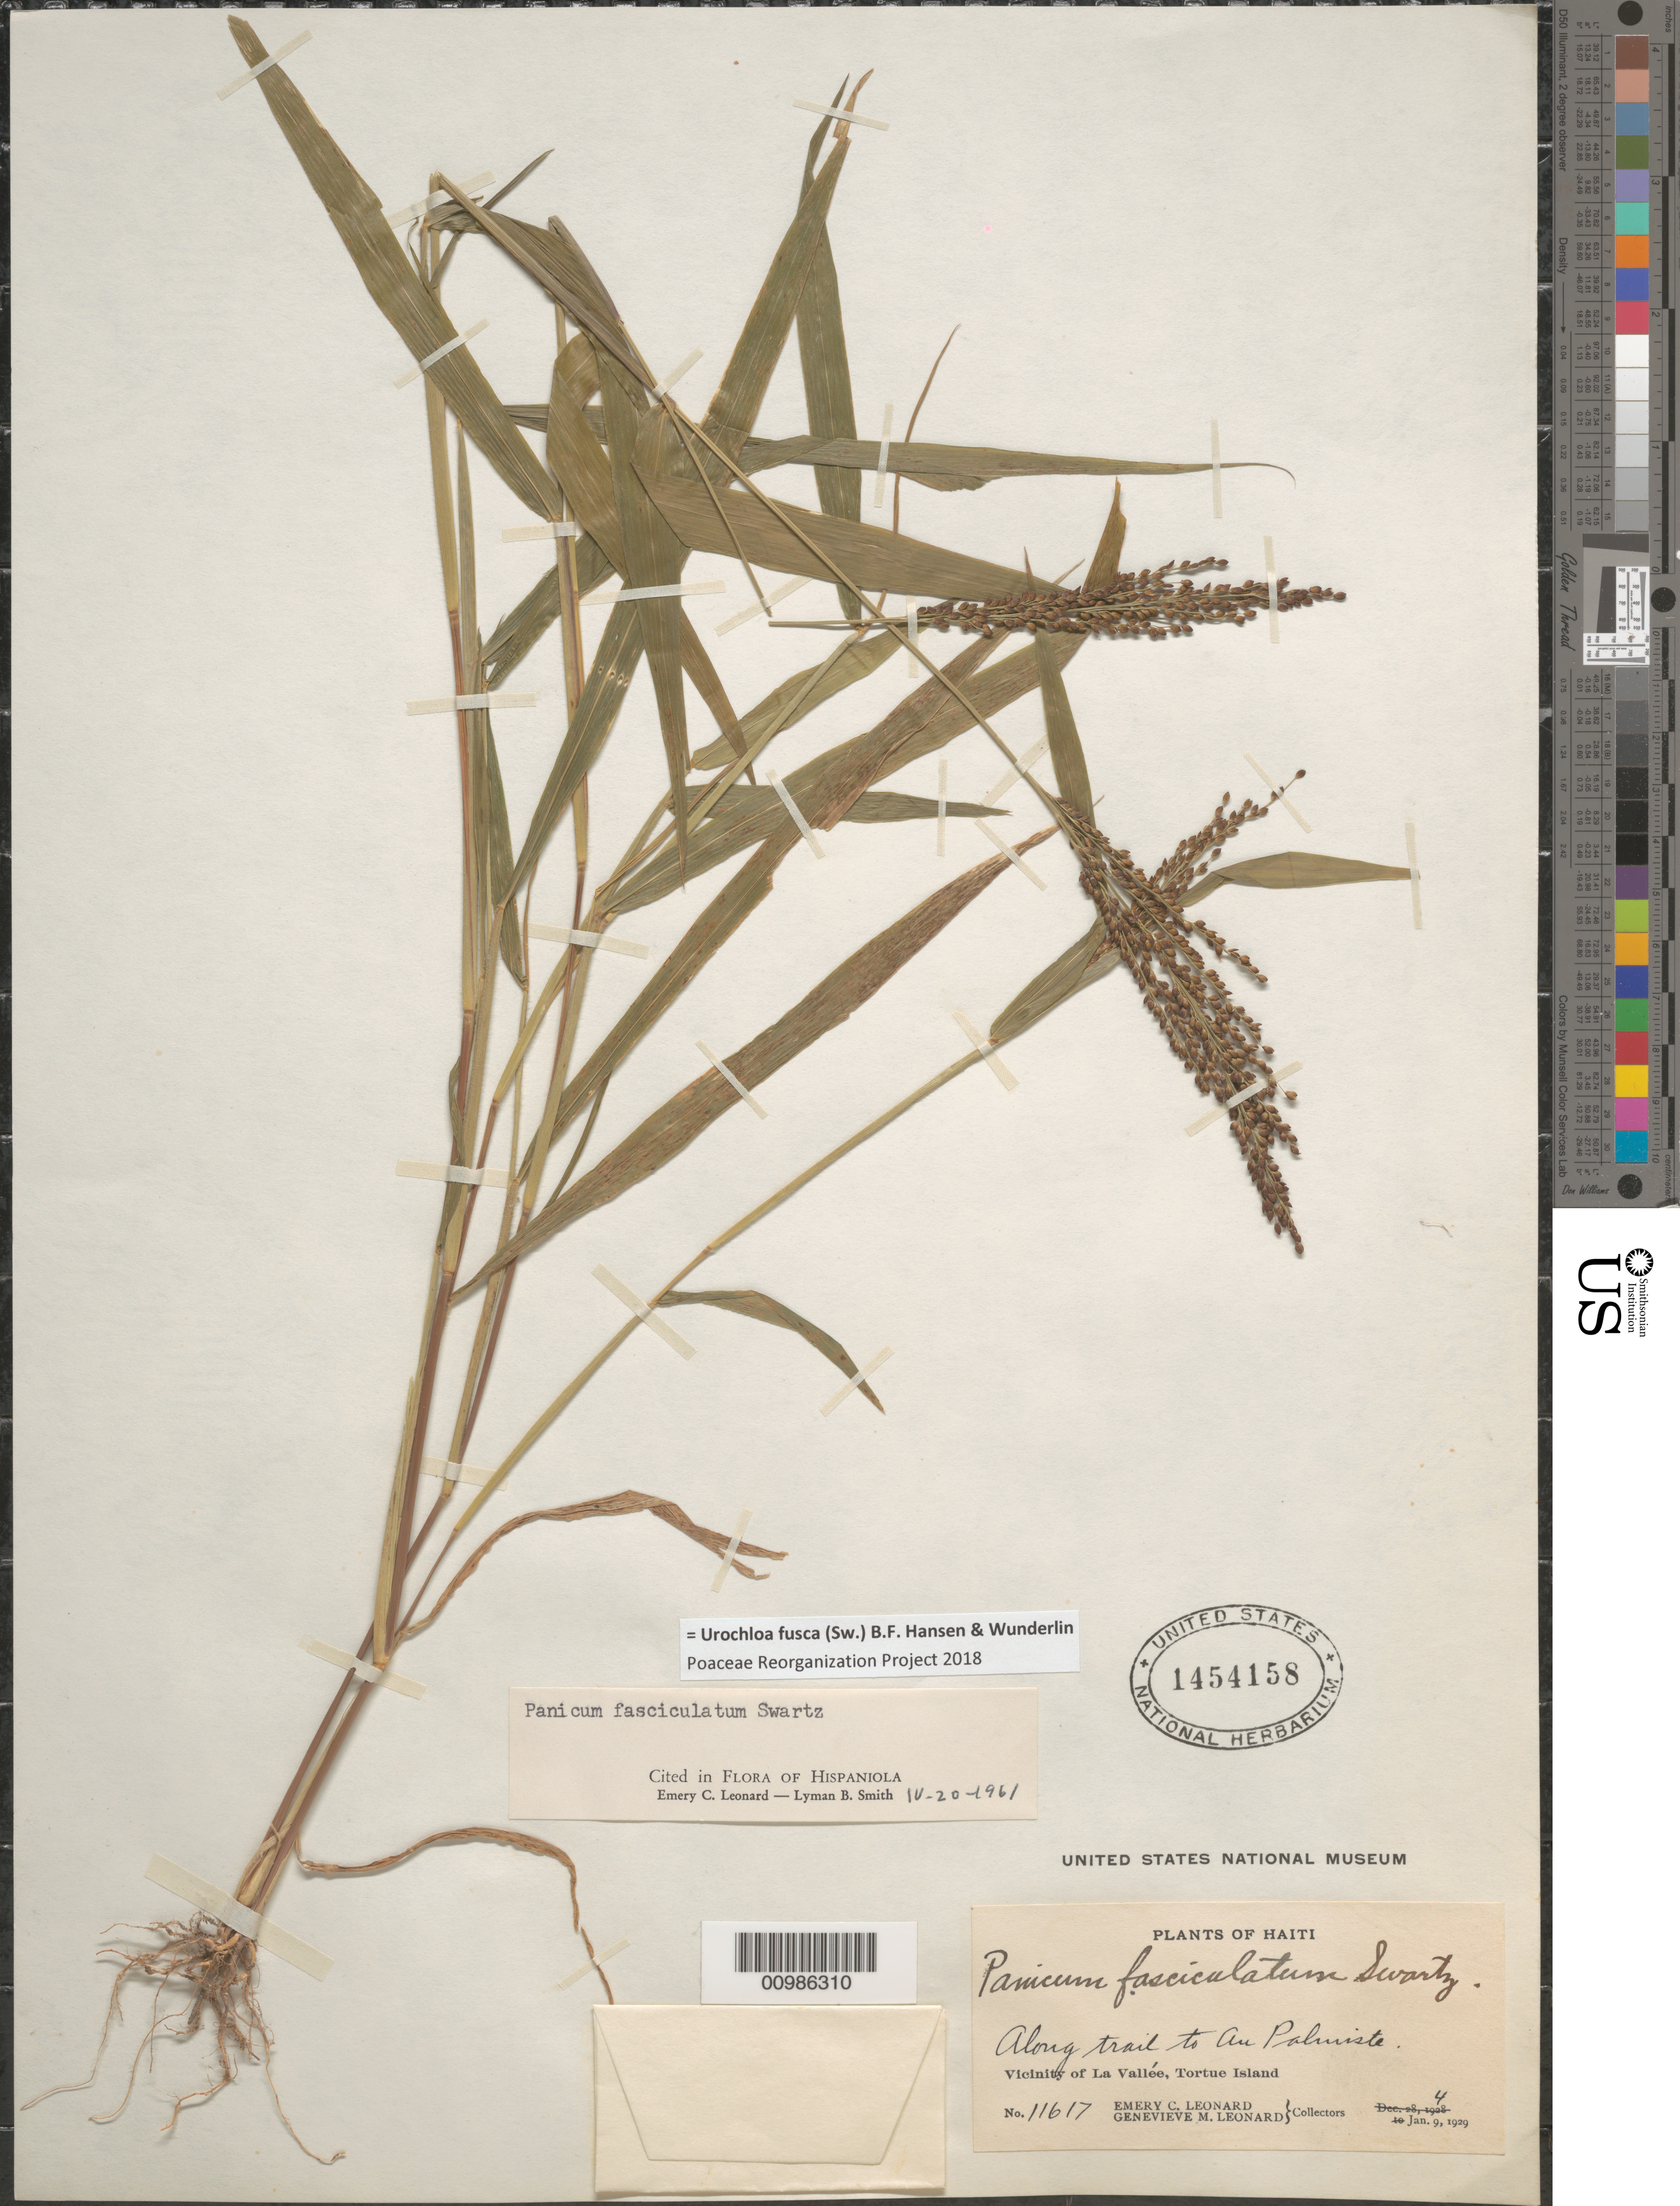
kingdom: Plantae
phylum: Tracheophyta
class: Liliopsida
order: Poales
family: Poaceae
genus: Brachiaria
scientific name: Brachiaria fasciculata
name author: (Sw.) Parodi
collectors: E. C. Leonard & G. M. Leonard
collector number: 11617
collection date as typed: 04 Jan 1929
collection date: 1929-01-04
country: Haiti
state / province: Nord-Óuest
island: Île de la Tortue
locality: Vicinity of La Vallee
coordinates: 0 N, 0 E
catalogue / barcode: US 1454158